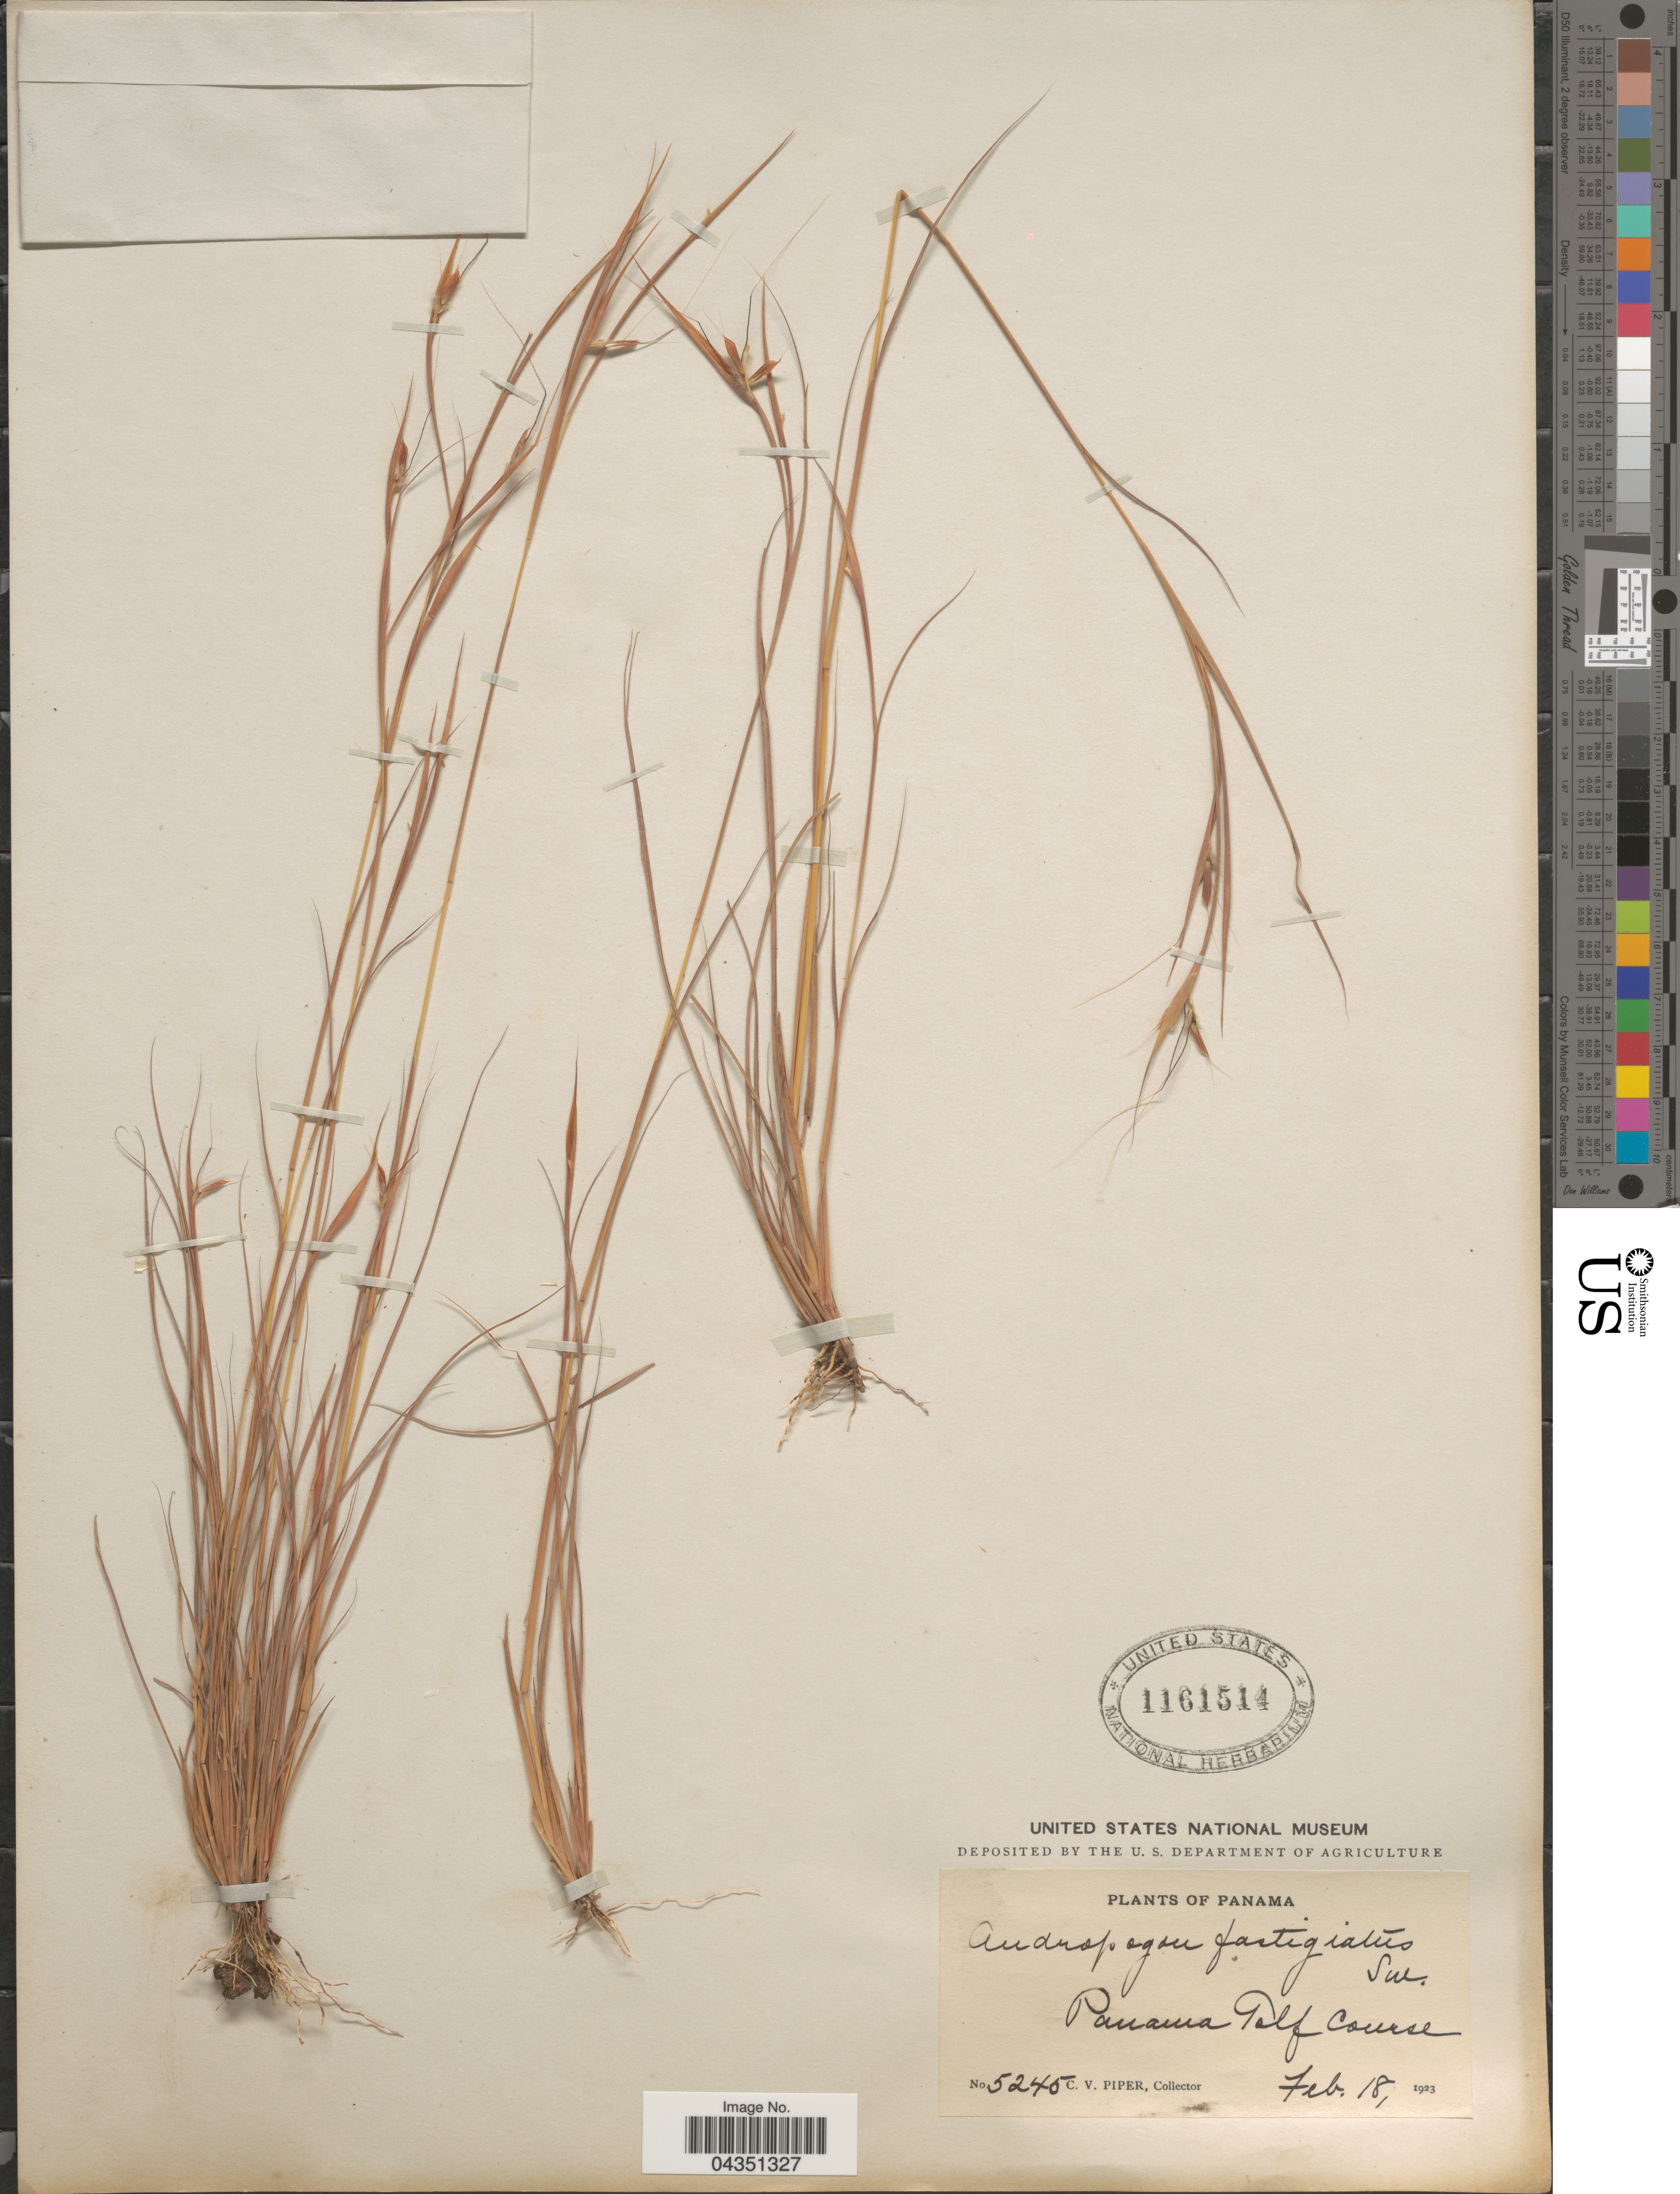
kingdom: Plantae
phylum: Tracheophyta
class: Liliopsida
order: Poales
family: Poaceae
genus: Diectomis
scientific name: Diectomis fastigiata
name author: (Sw.) P. Beauv.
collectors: C. V. Piper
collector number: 5245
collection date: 1923-02-18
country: Panama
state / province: Panamá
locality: Panama Golf Course.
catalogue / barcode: US 1161514